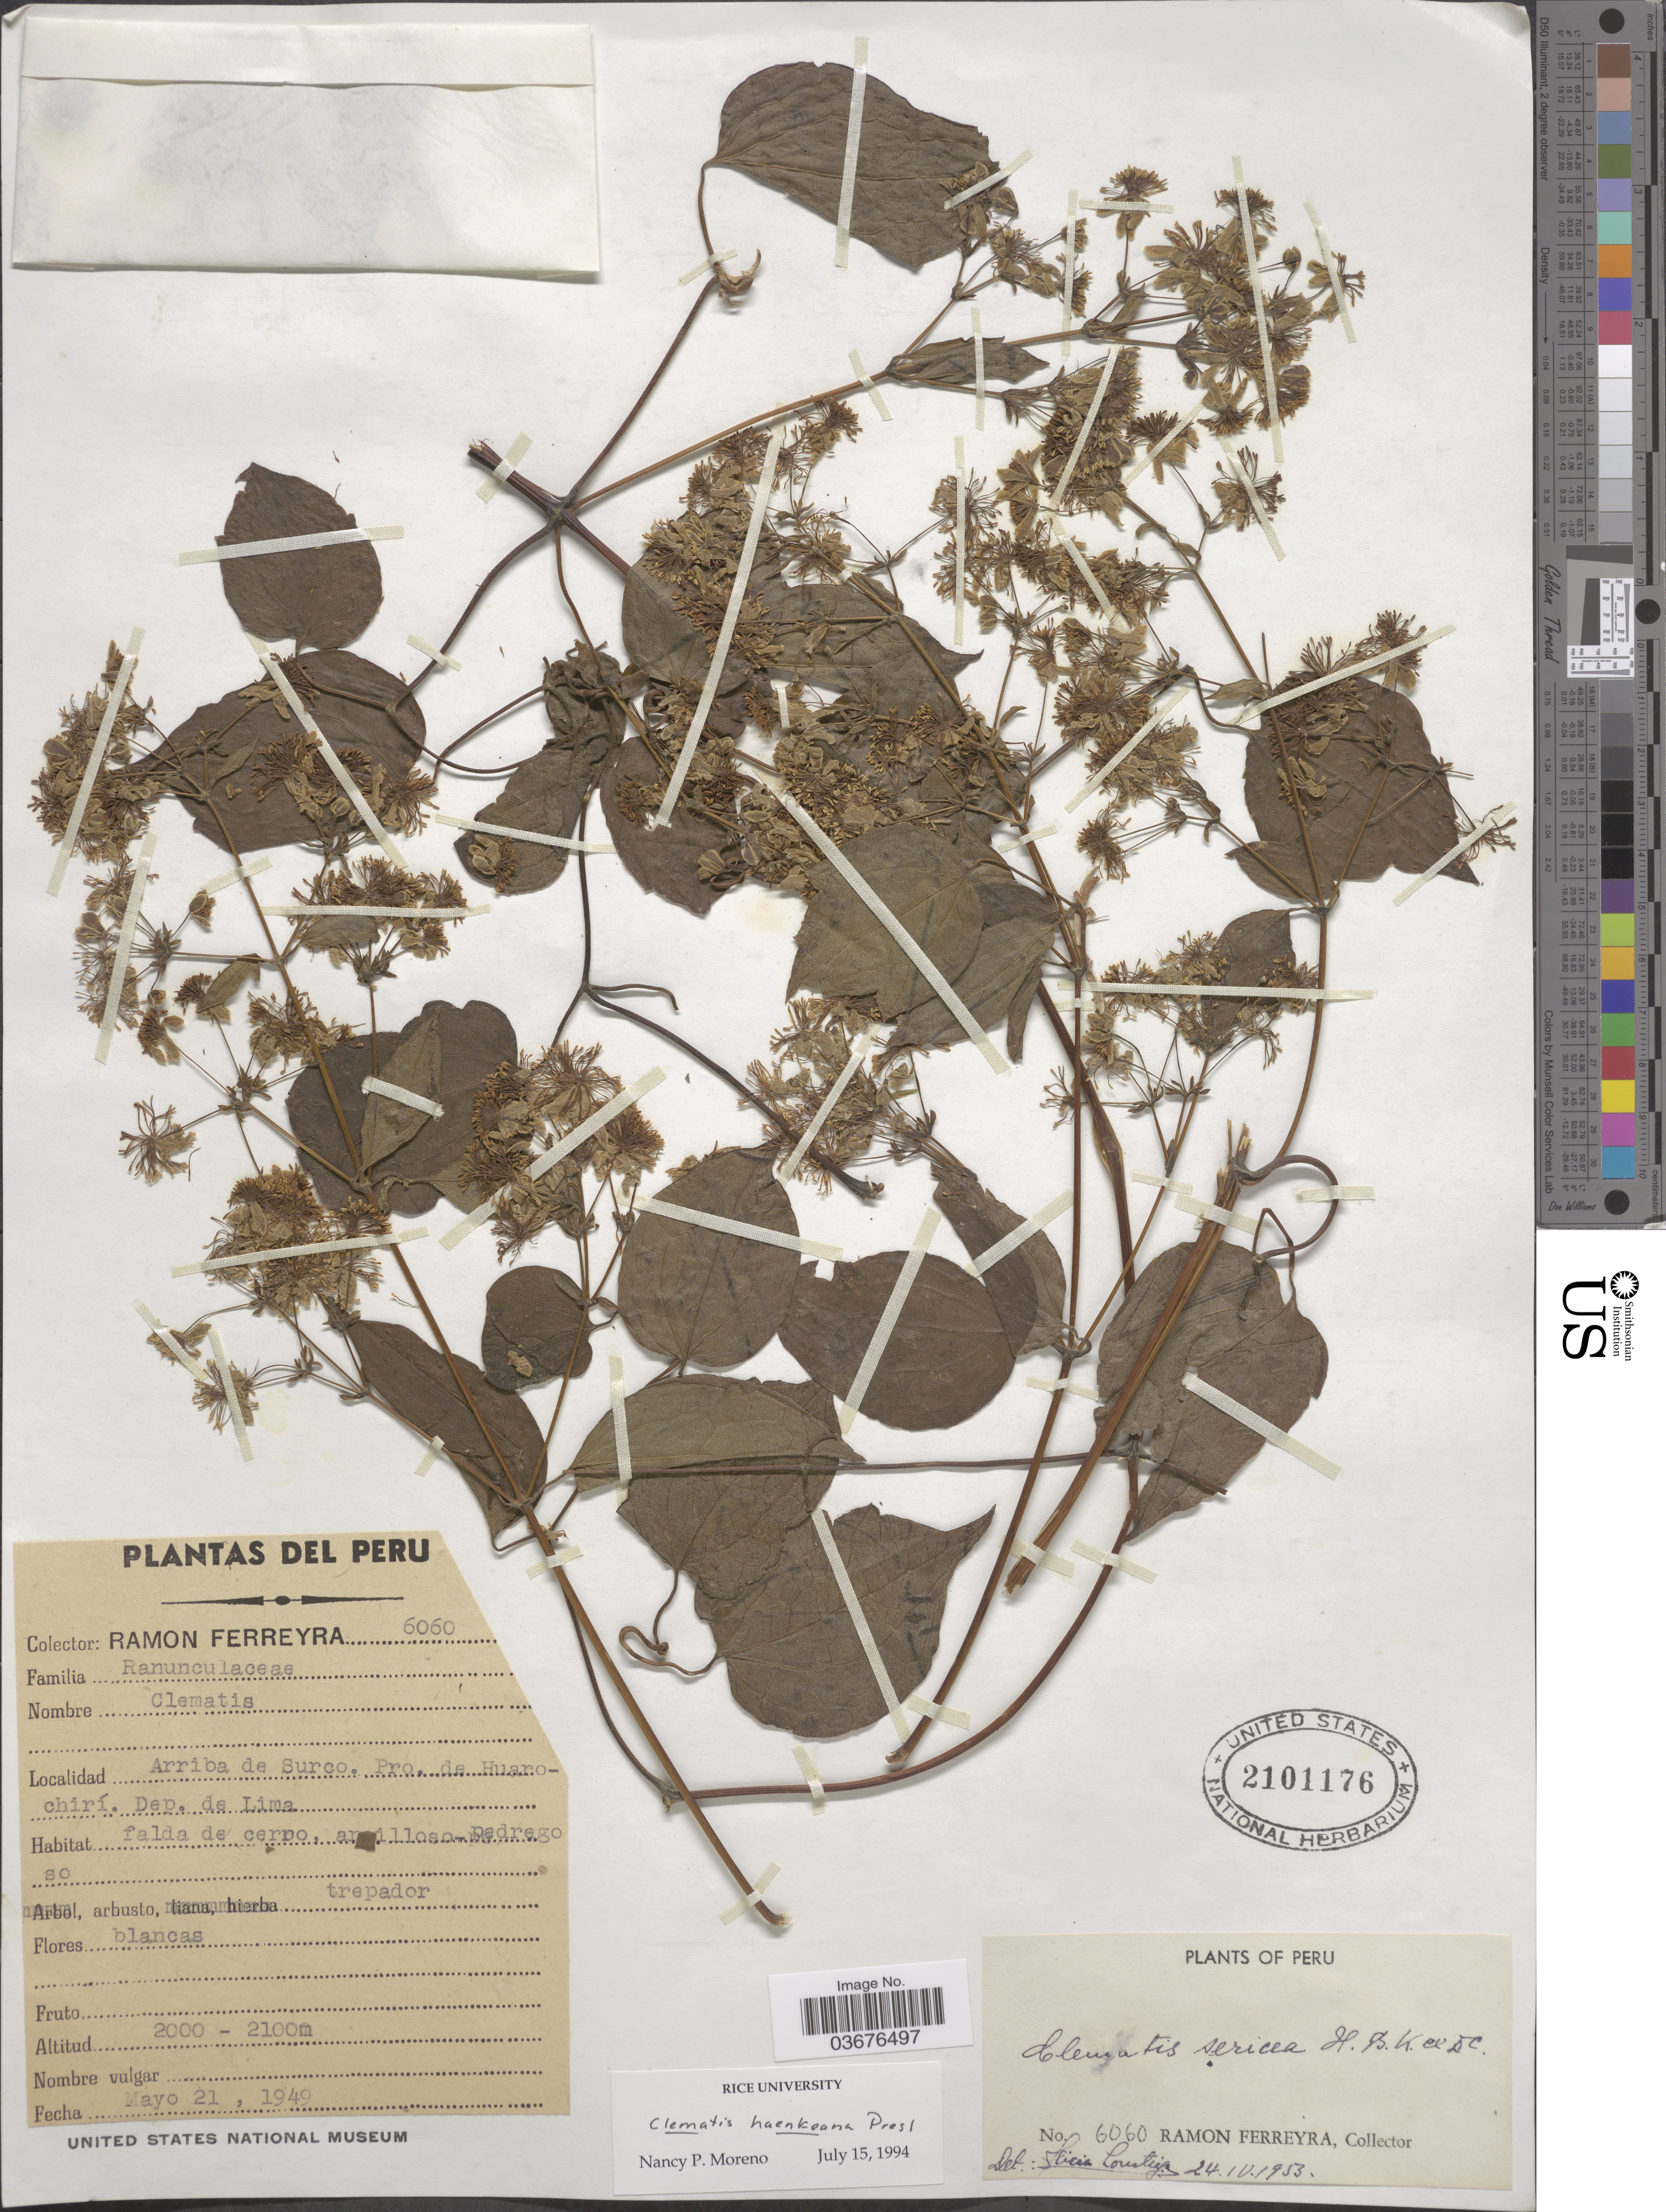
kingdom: Plantae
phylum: Tracheophyta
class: Magnoliopsida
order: Ranunculales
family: Ranunculaceae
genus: Clematis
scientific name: Clematis haenkeana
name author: C. Presl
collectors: R. A. Ferreyra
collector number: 6060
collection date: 1949-05-21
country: Peru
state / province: Lima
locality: Arriba de Surco, Pro. de Huarochirí. Dep. de Lima.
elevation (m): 2000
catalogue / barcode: US 2101176